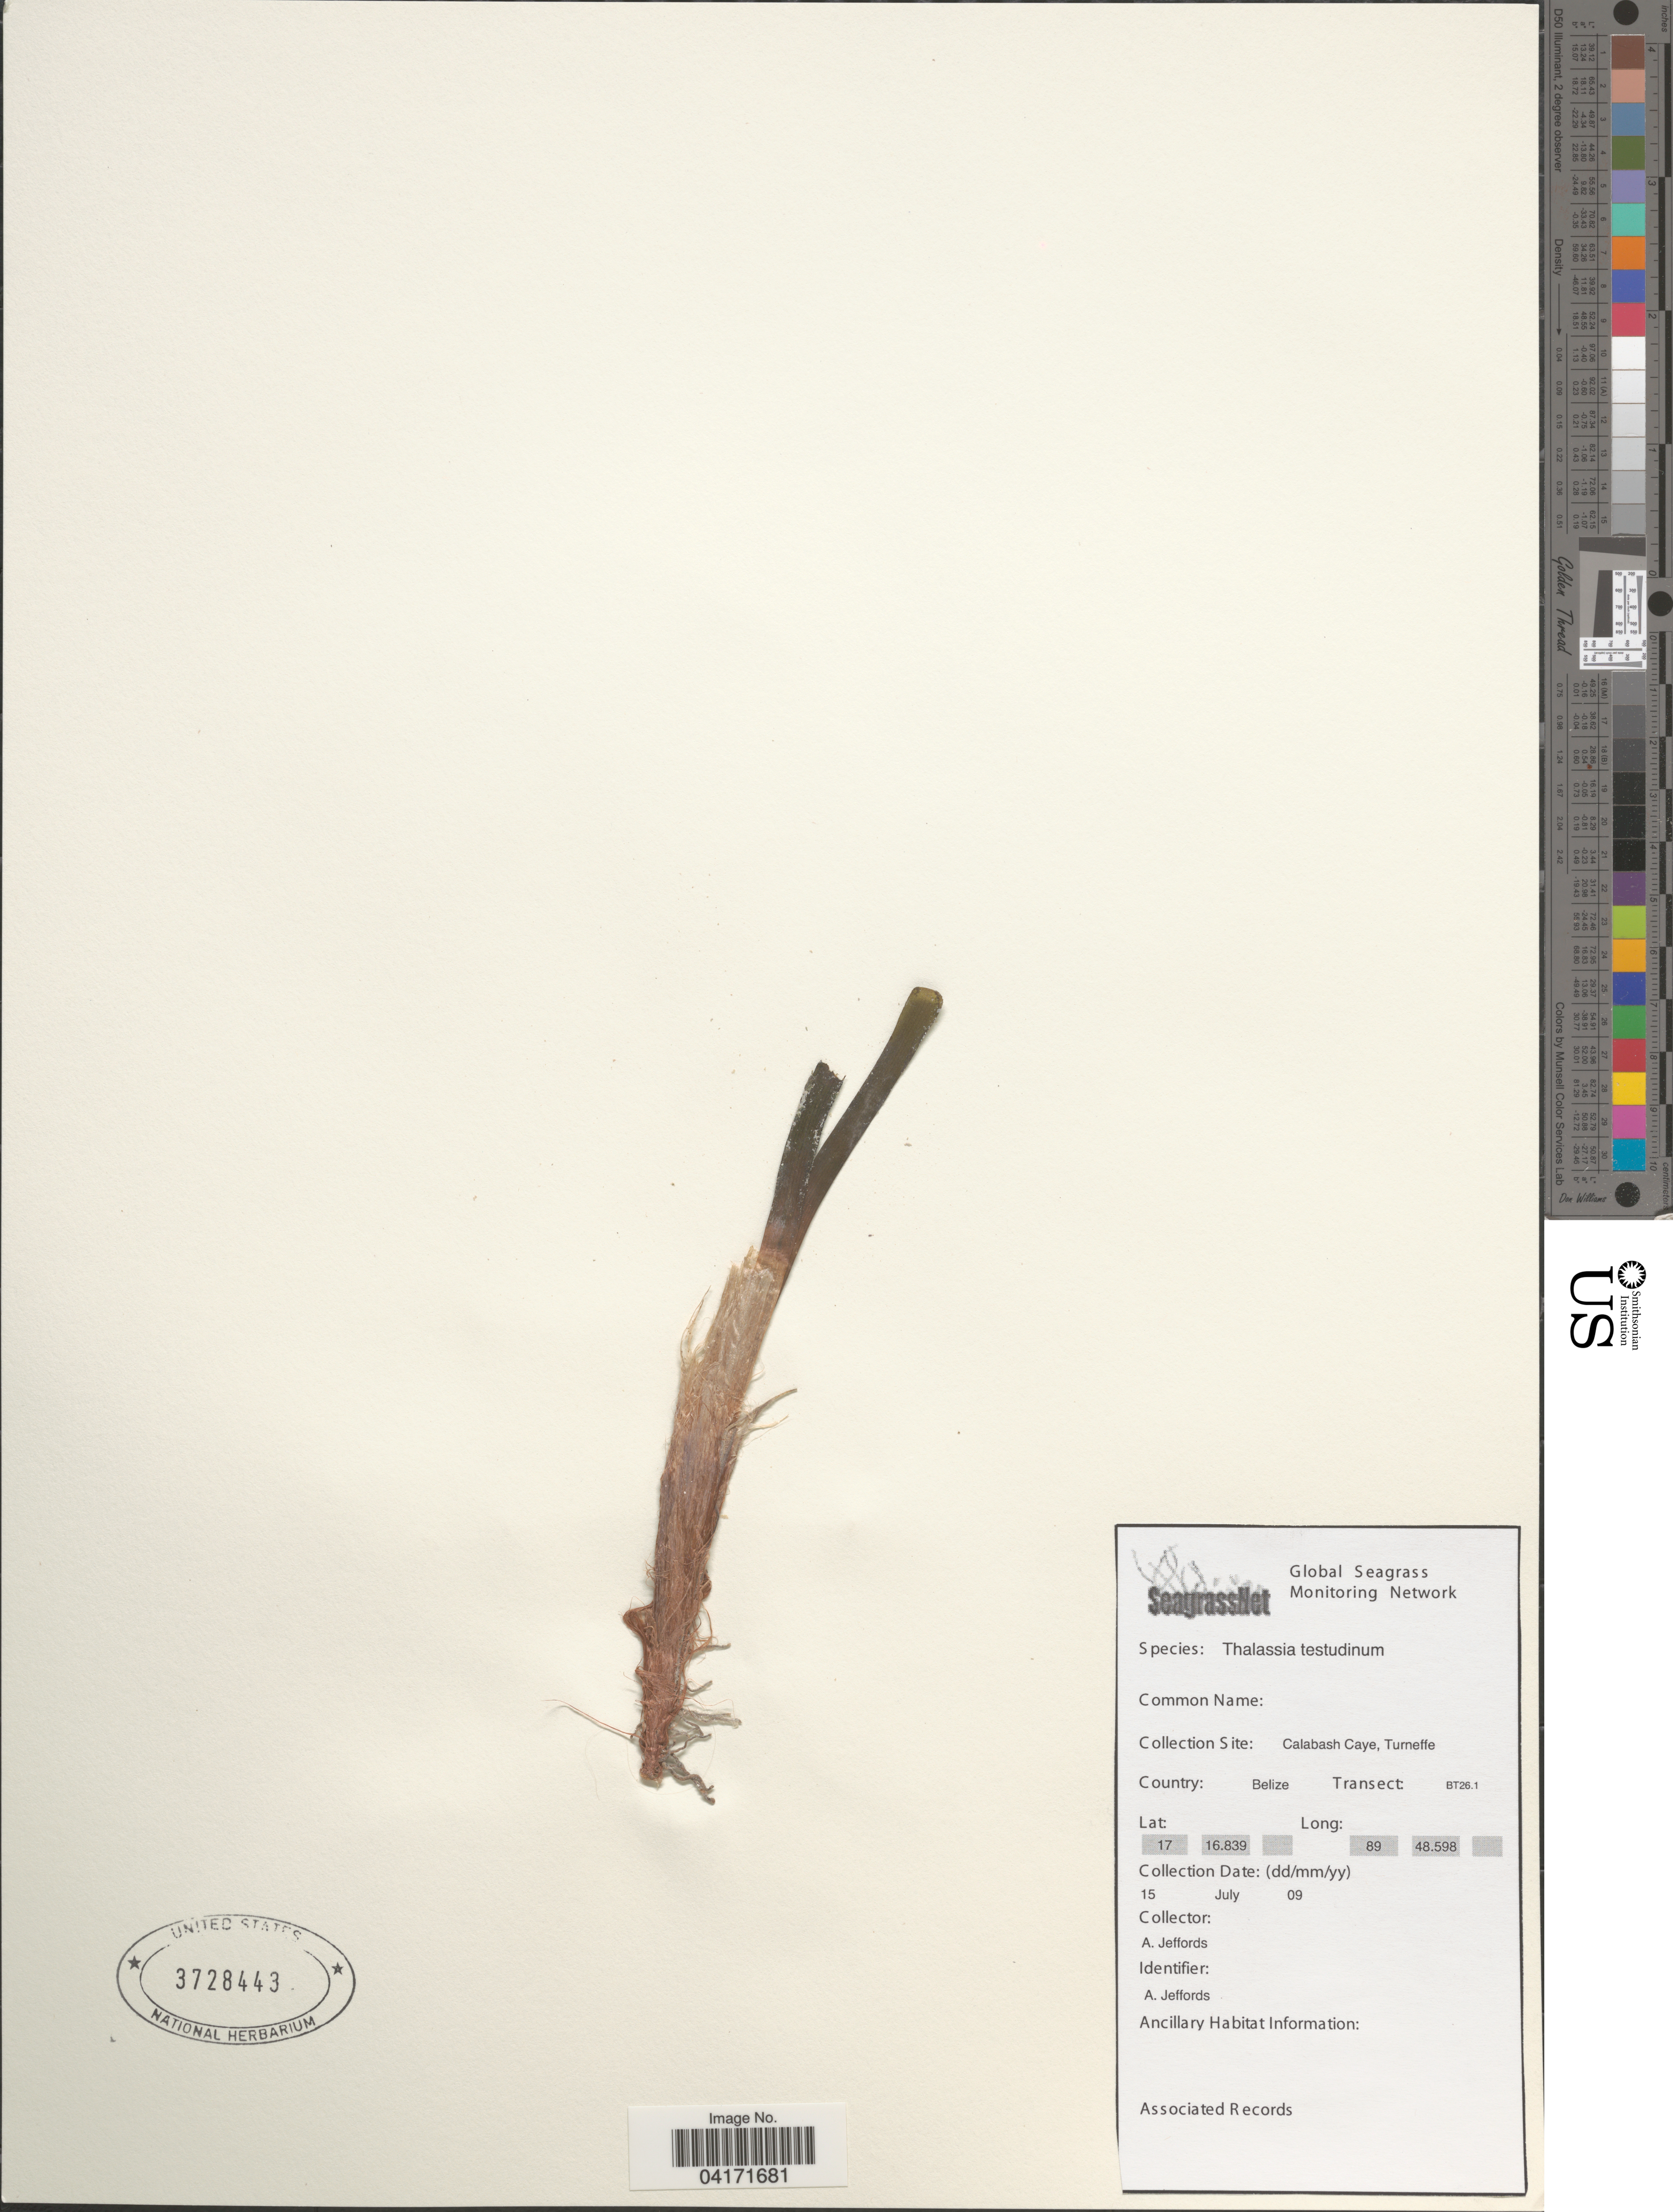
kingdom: Plantae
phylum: Tracheophyta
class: Liliopsida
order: Alismatales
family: Hydrocharitaceae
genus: Thalassia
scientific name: Thalassia testudinum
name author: Banks & Sol. ex K.D. Koenig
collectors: A. Jeffords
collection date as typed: Transcribed d/m/y: 15/7/9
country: Belize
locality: Calabash Caye, Turneffe. Transect: BT26.1.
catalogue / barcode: US 3728443